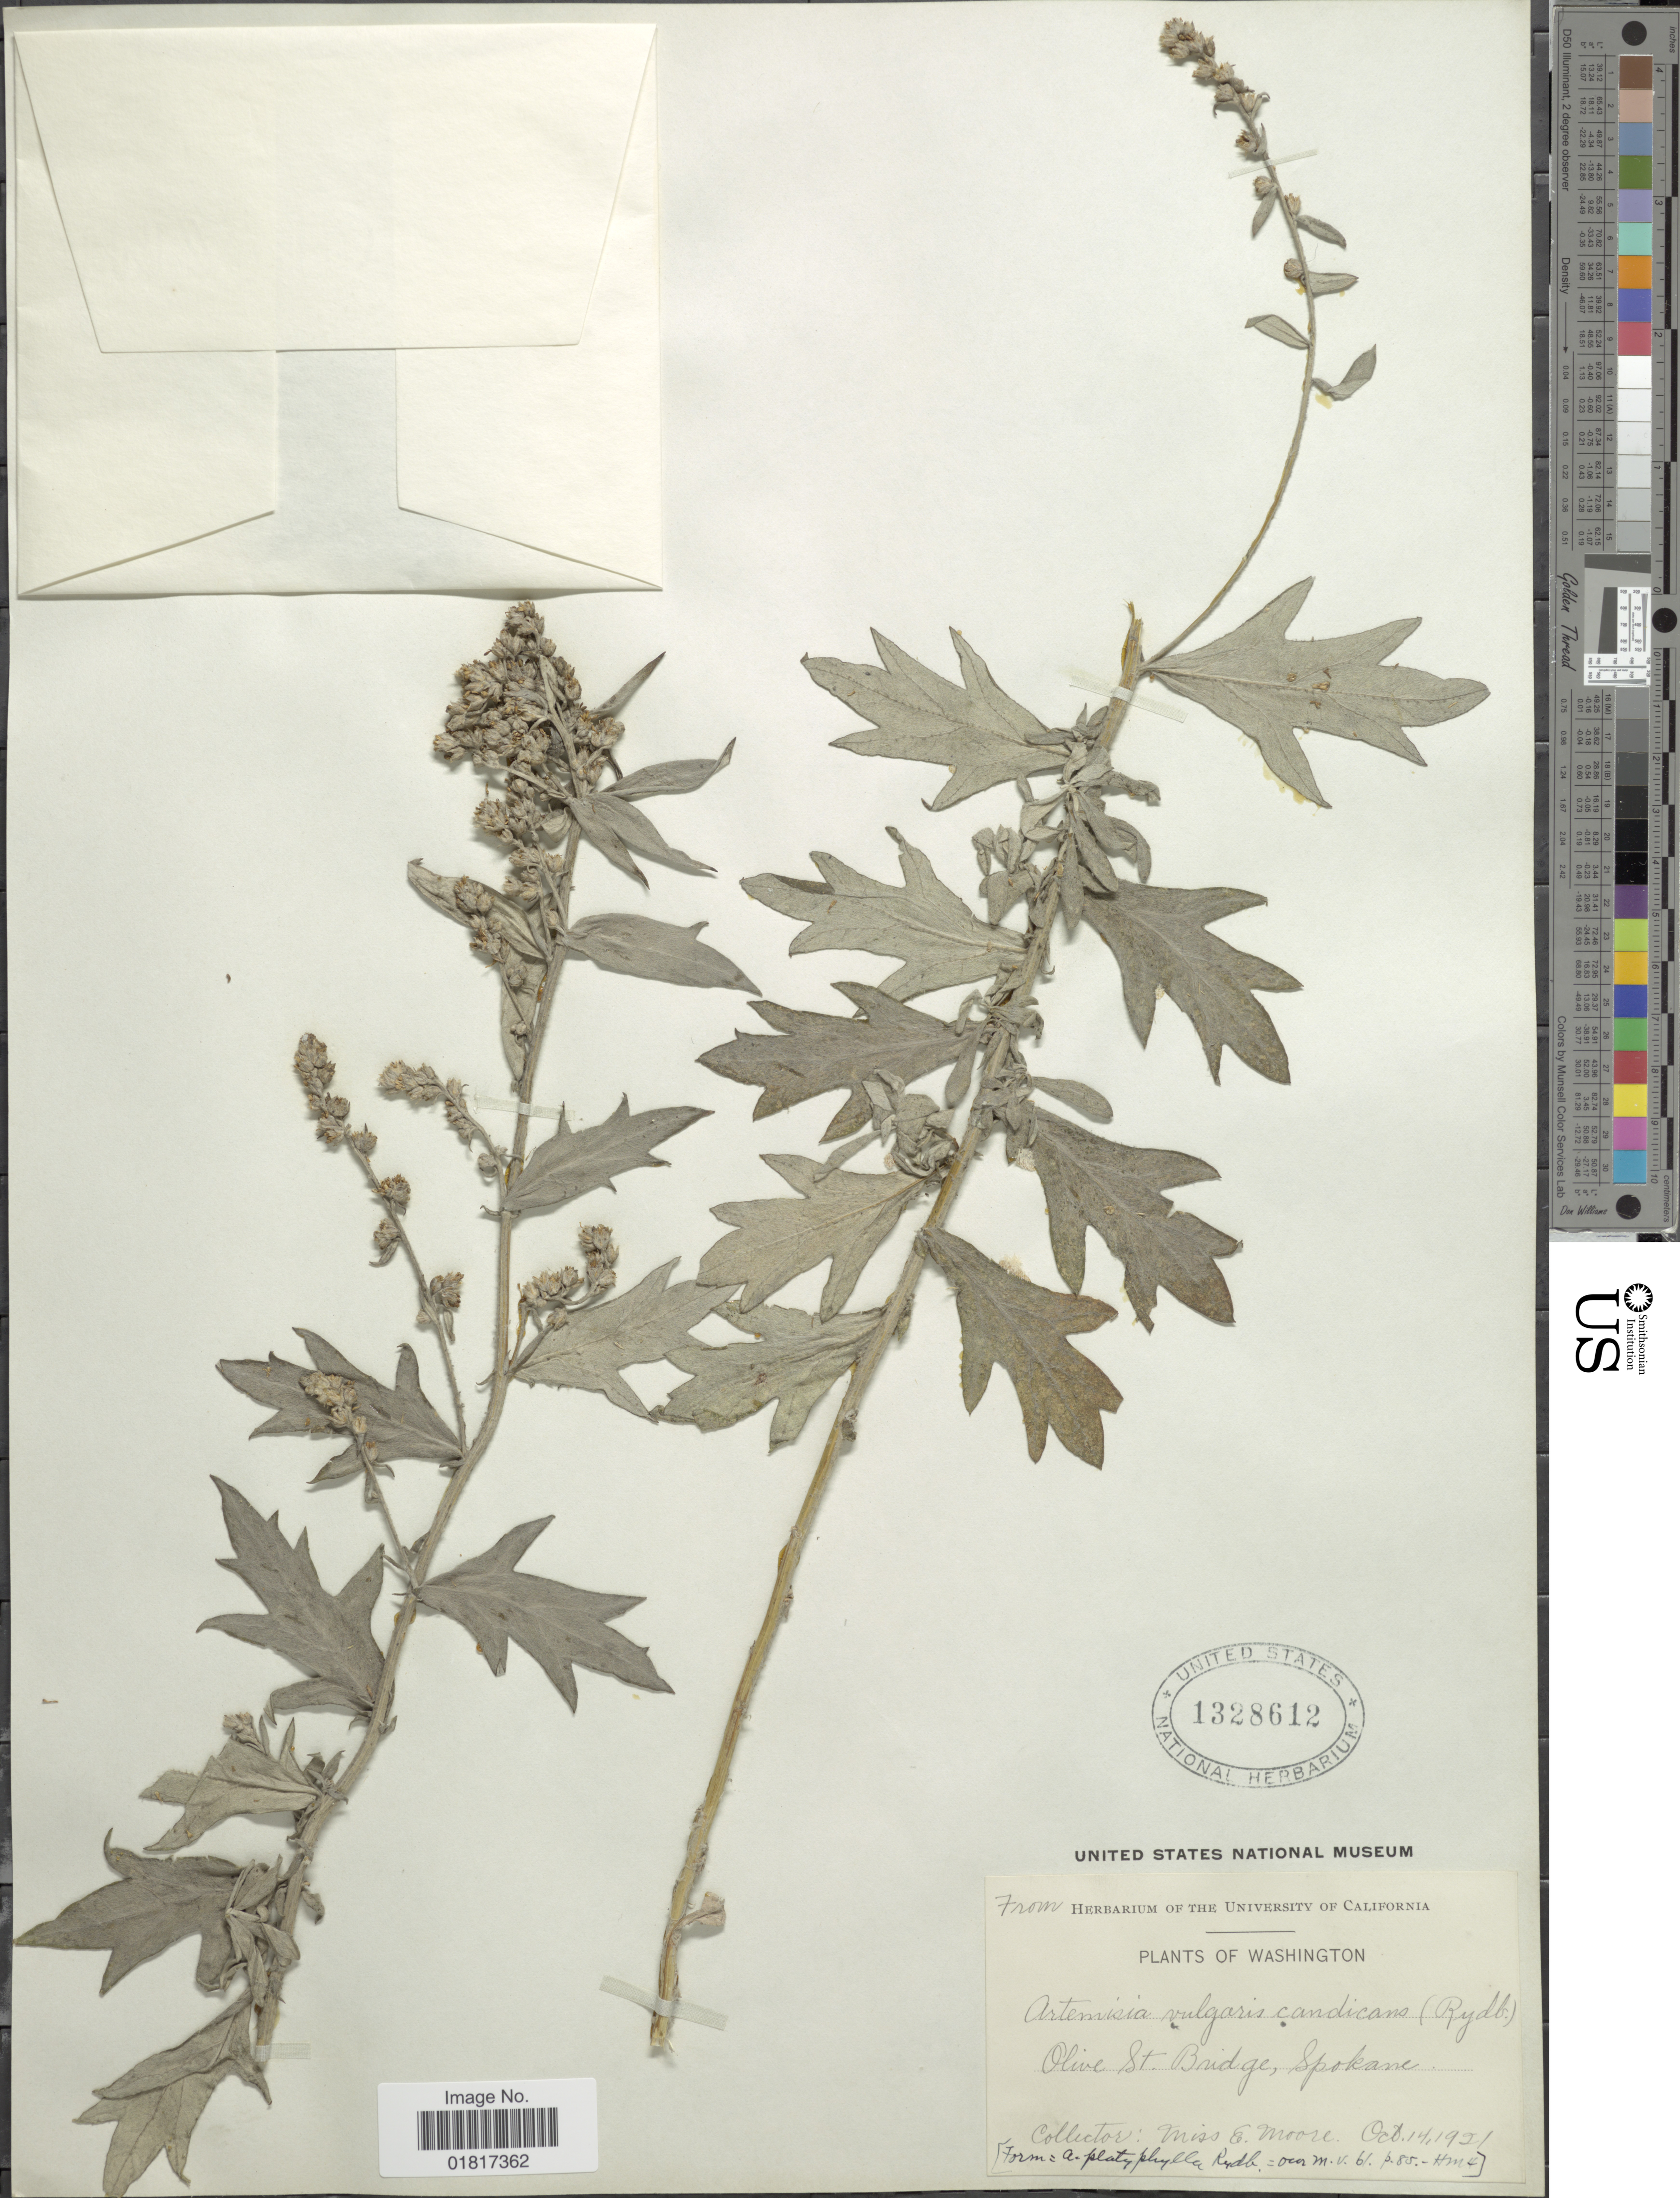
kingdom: Plantae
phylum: Tracheophyta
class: Magnoliopsida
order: Asterales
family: Asteraceae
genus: Artemisia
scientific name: Artemisia vulgaris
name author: L.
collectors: E. Moore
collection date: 1921-10-14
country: United States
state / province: Washington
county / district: Spokane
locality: Olive St Bridge, Spokane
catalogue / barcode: US 1328612